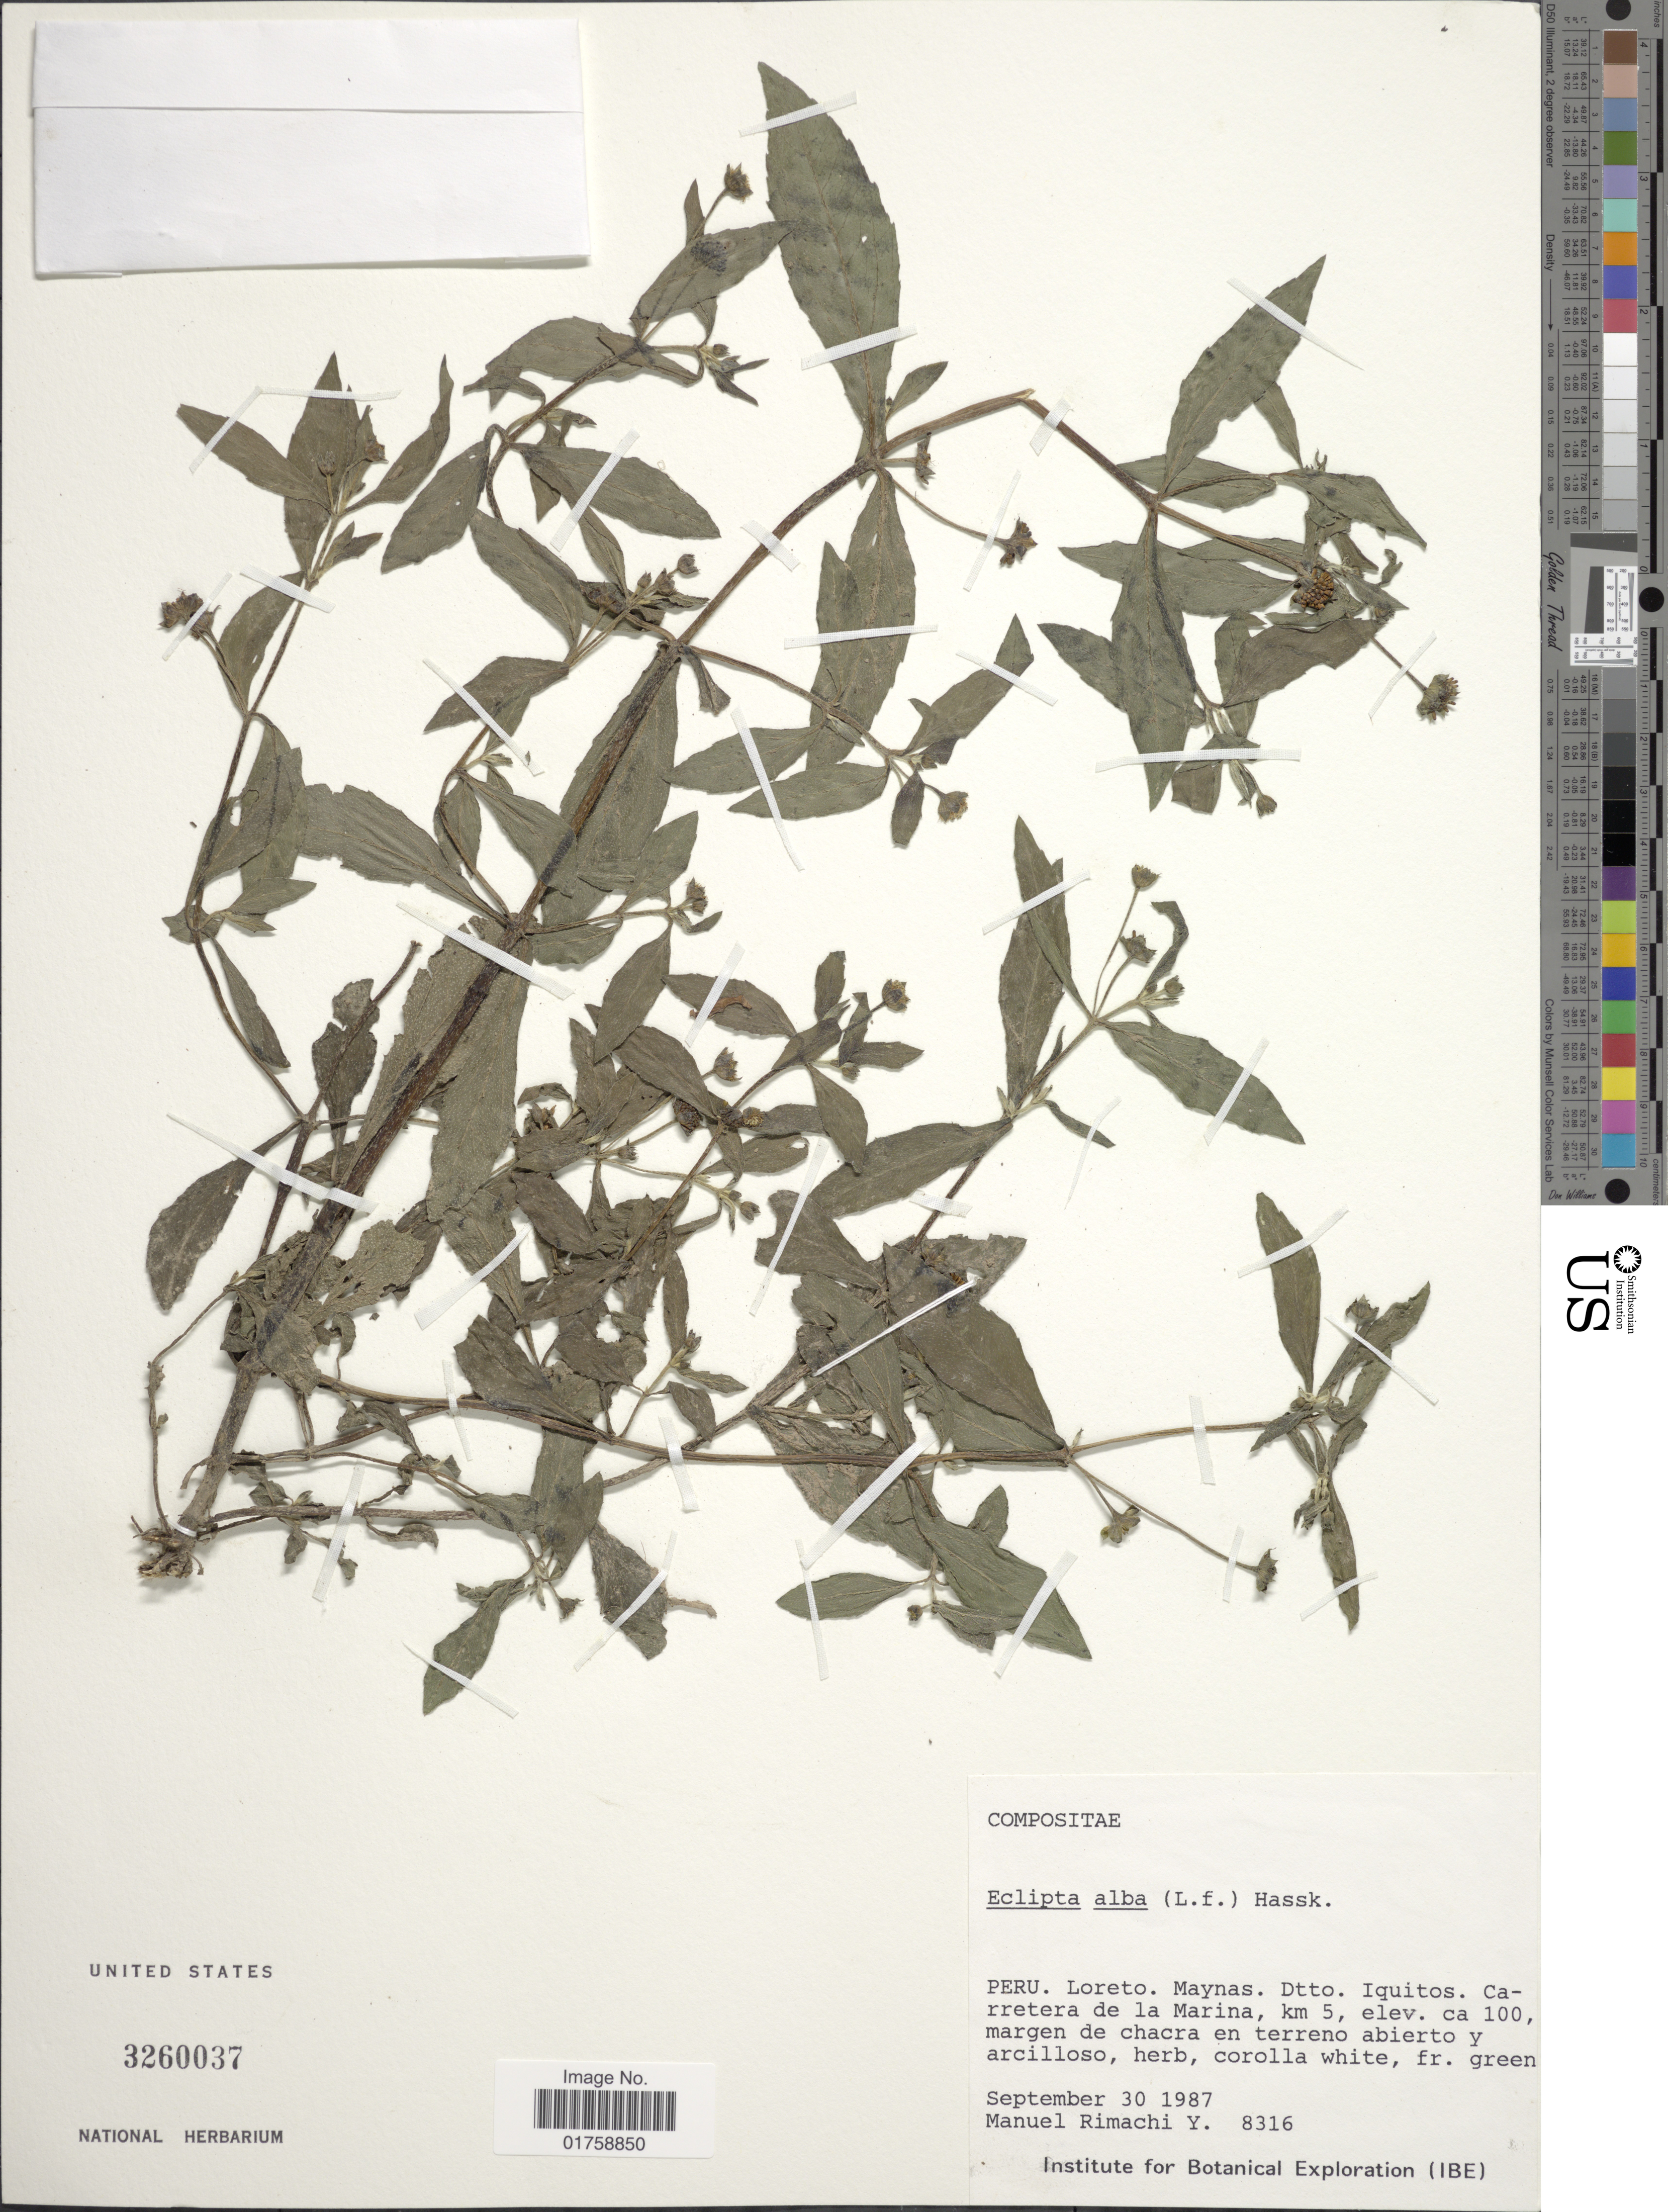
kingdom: Plantae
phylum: Tracheophyta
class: Magnoliopsida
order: Asterales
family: Asteraceae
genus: Eclipta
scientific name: Eclipta alba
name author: (L.) Hassk.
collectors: M. Rimachi Y.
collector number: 8316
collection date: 1987-09-30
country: Peru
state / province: Loreto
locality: Peru. Loreto. Maynas. Dtto. Iquitos. Carretera de la Marina, km 5,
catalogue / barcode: US 3260037